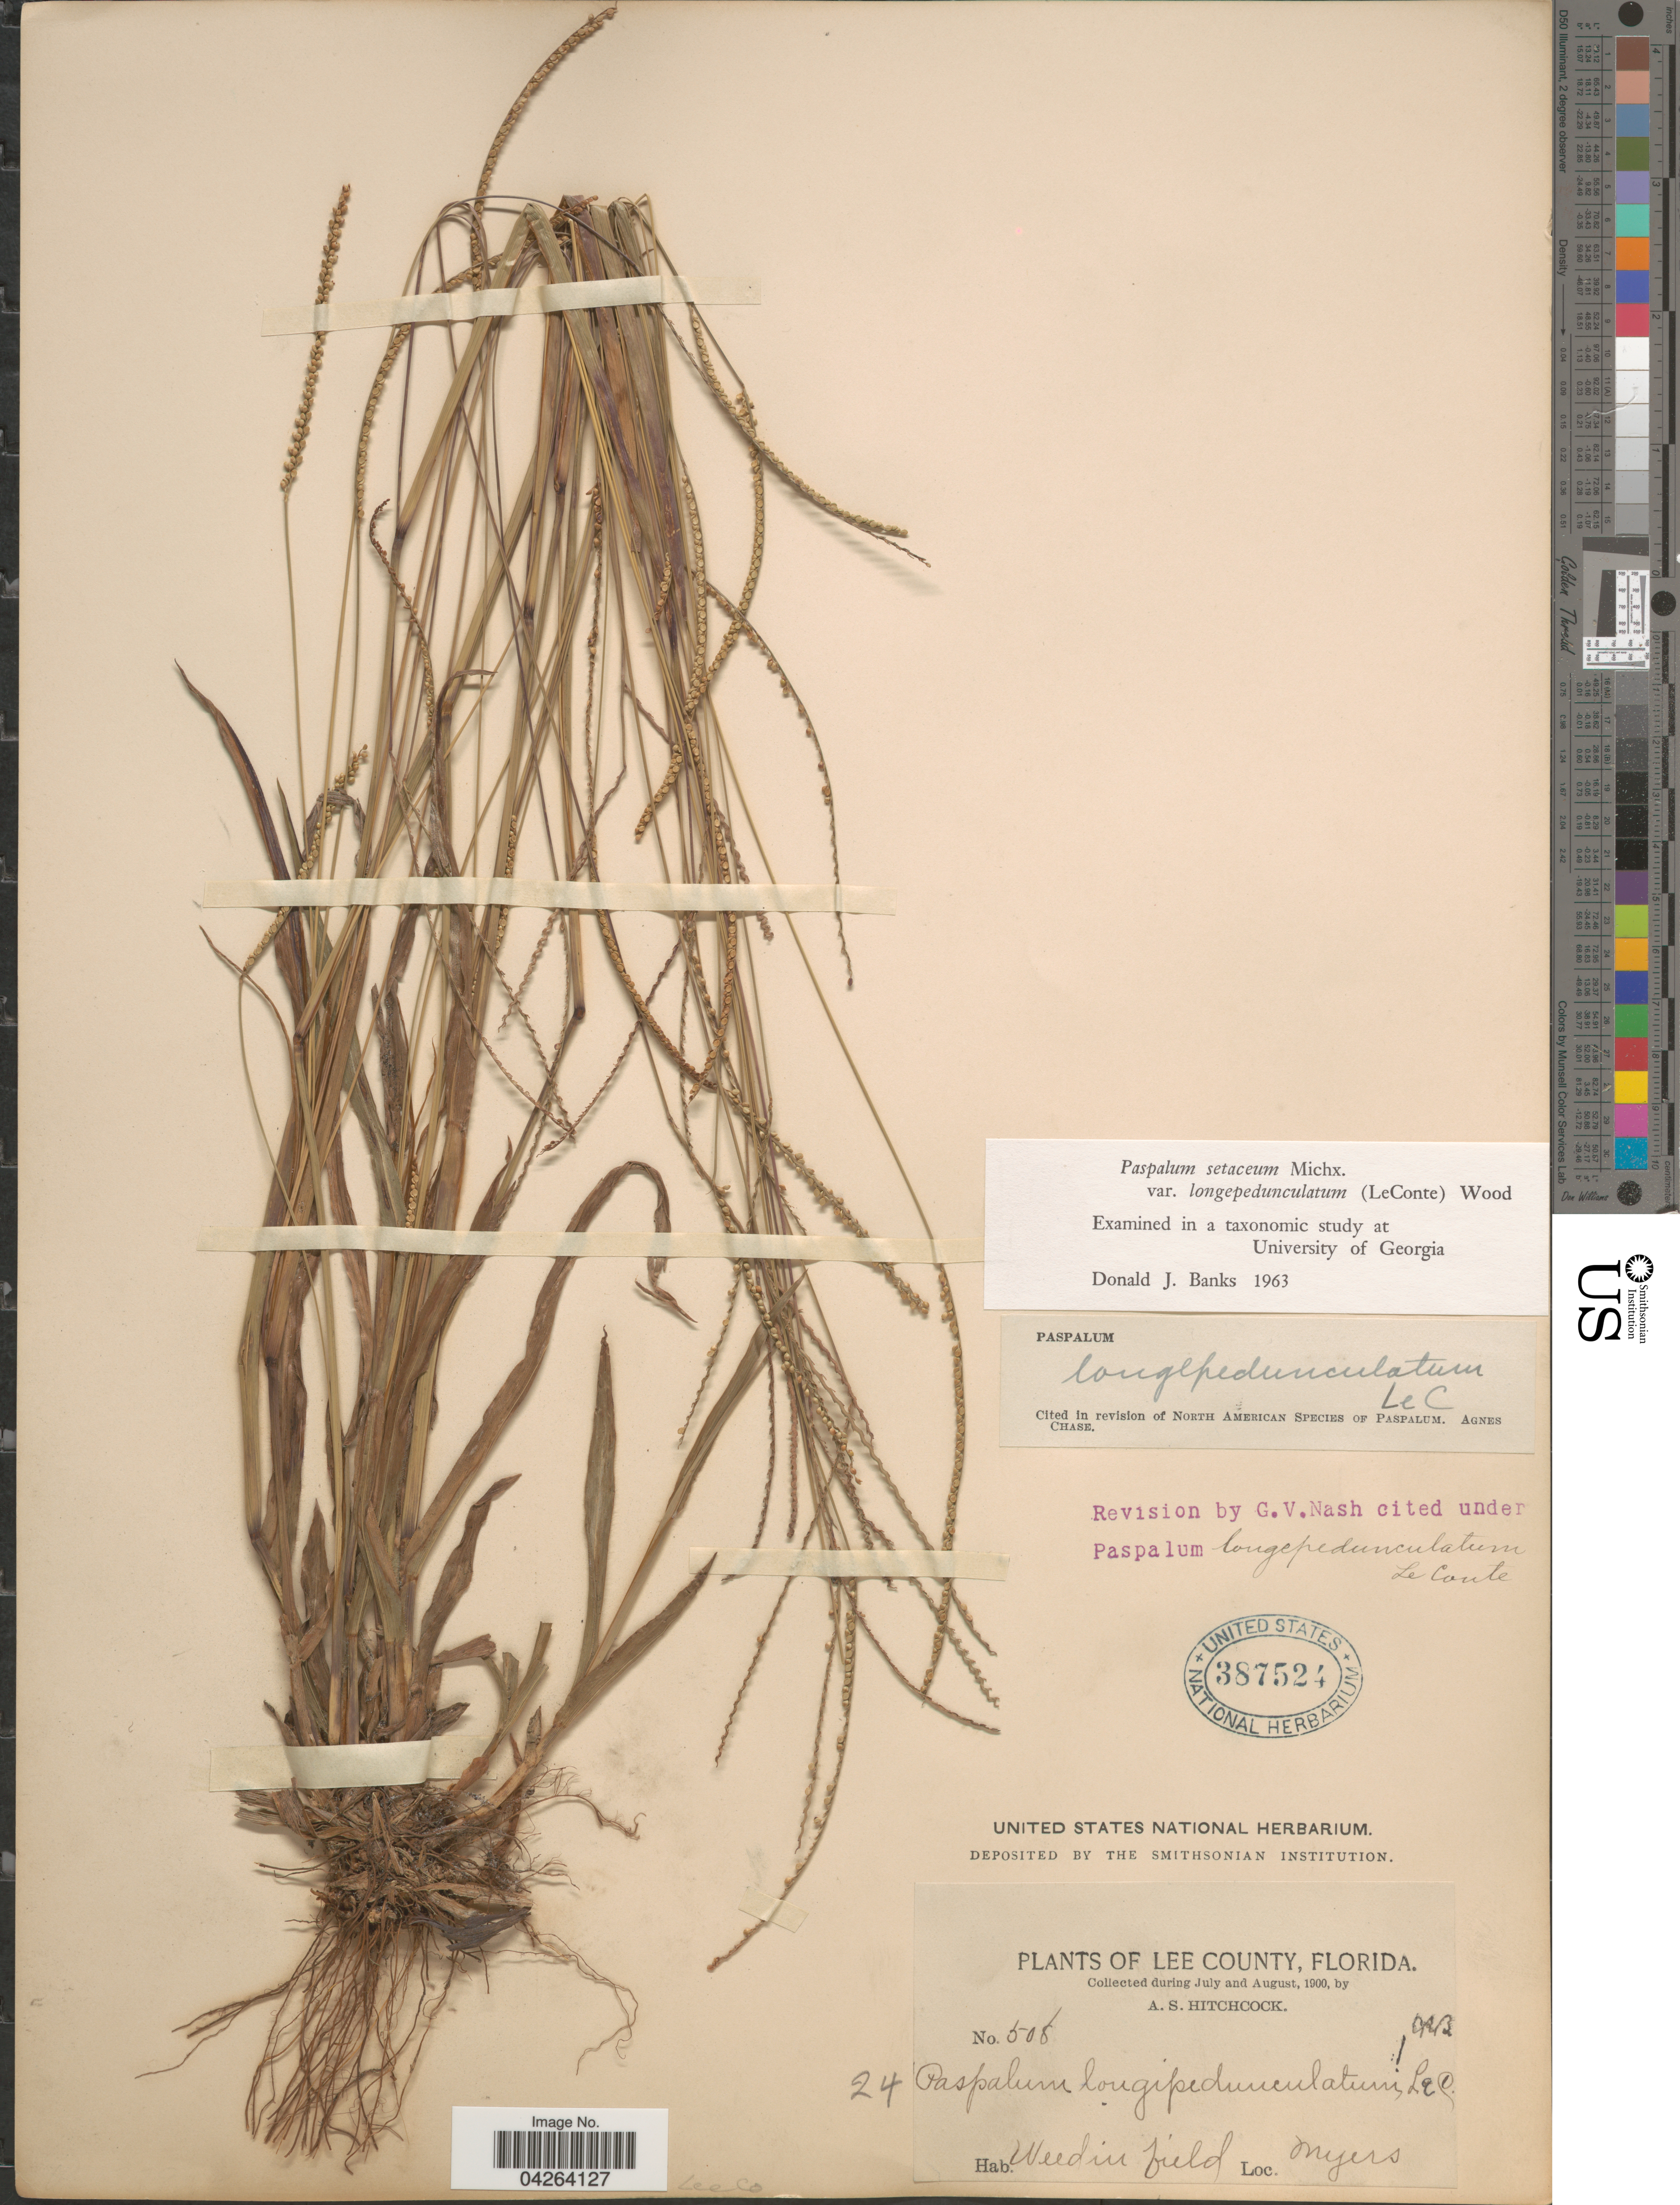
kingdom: Plantae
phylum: Tracheophyta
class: Liliopsida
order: Poales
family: Poaceae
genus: Paspalum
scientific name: Paspalum setaceum var. longipedunculatum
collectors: A. S. Hitchcock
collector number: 508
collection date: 1900-07/1900-08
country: United States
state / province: Florida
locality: Lee County. Weed in field. Myers.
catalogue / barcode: US 387524